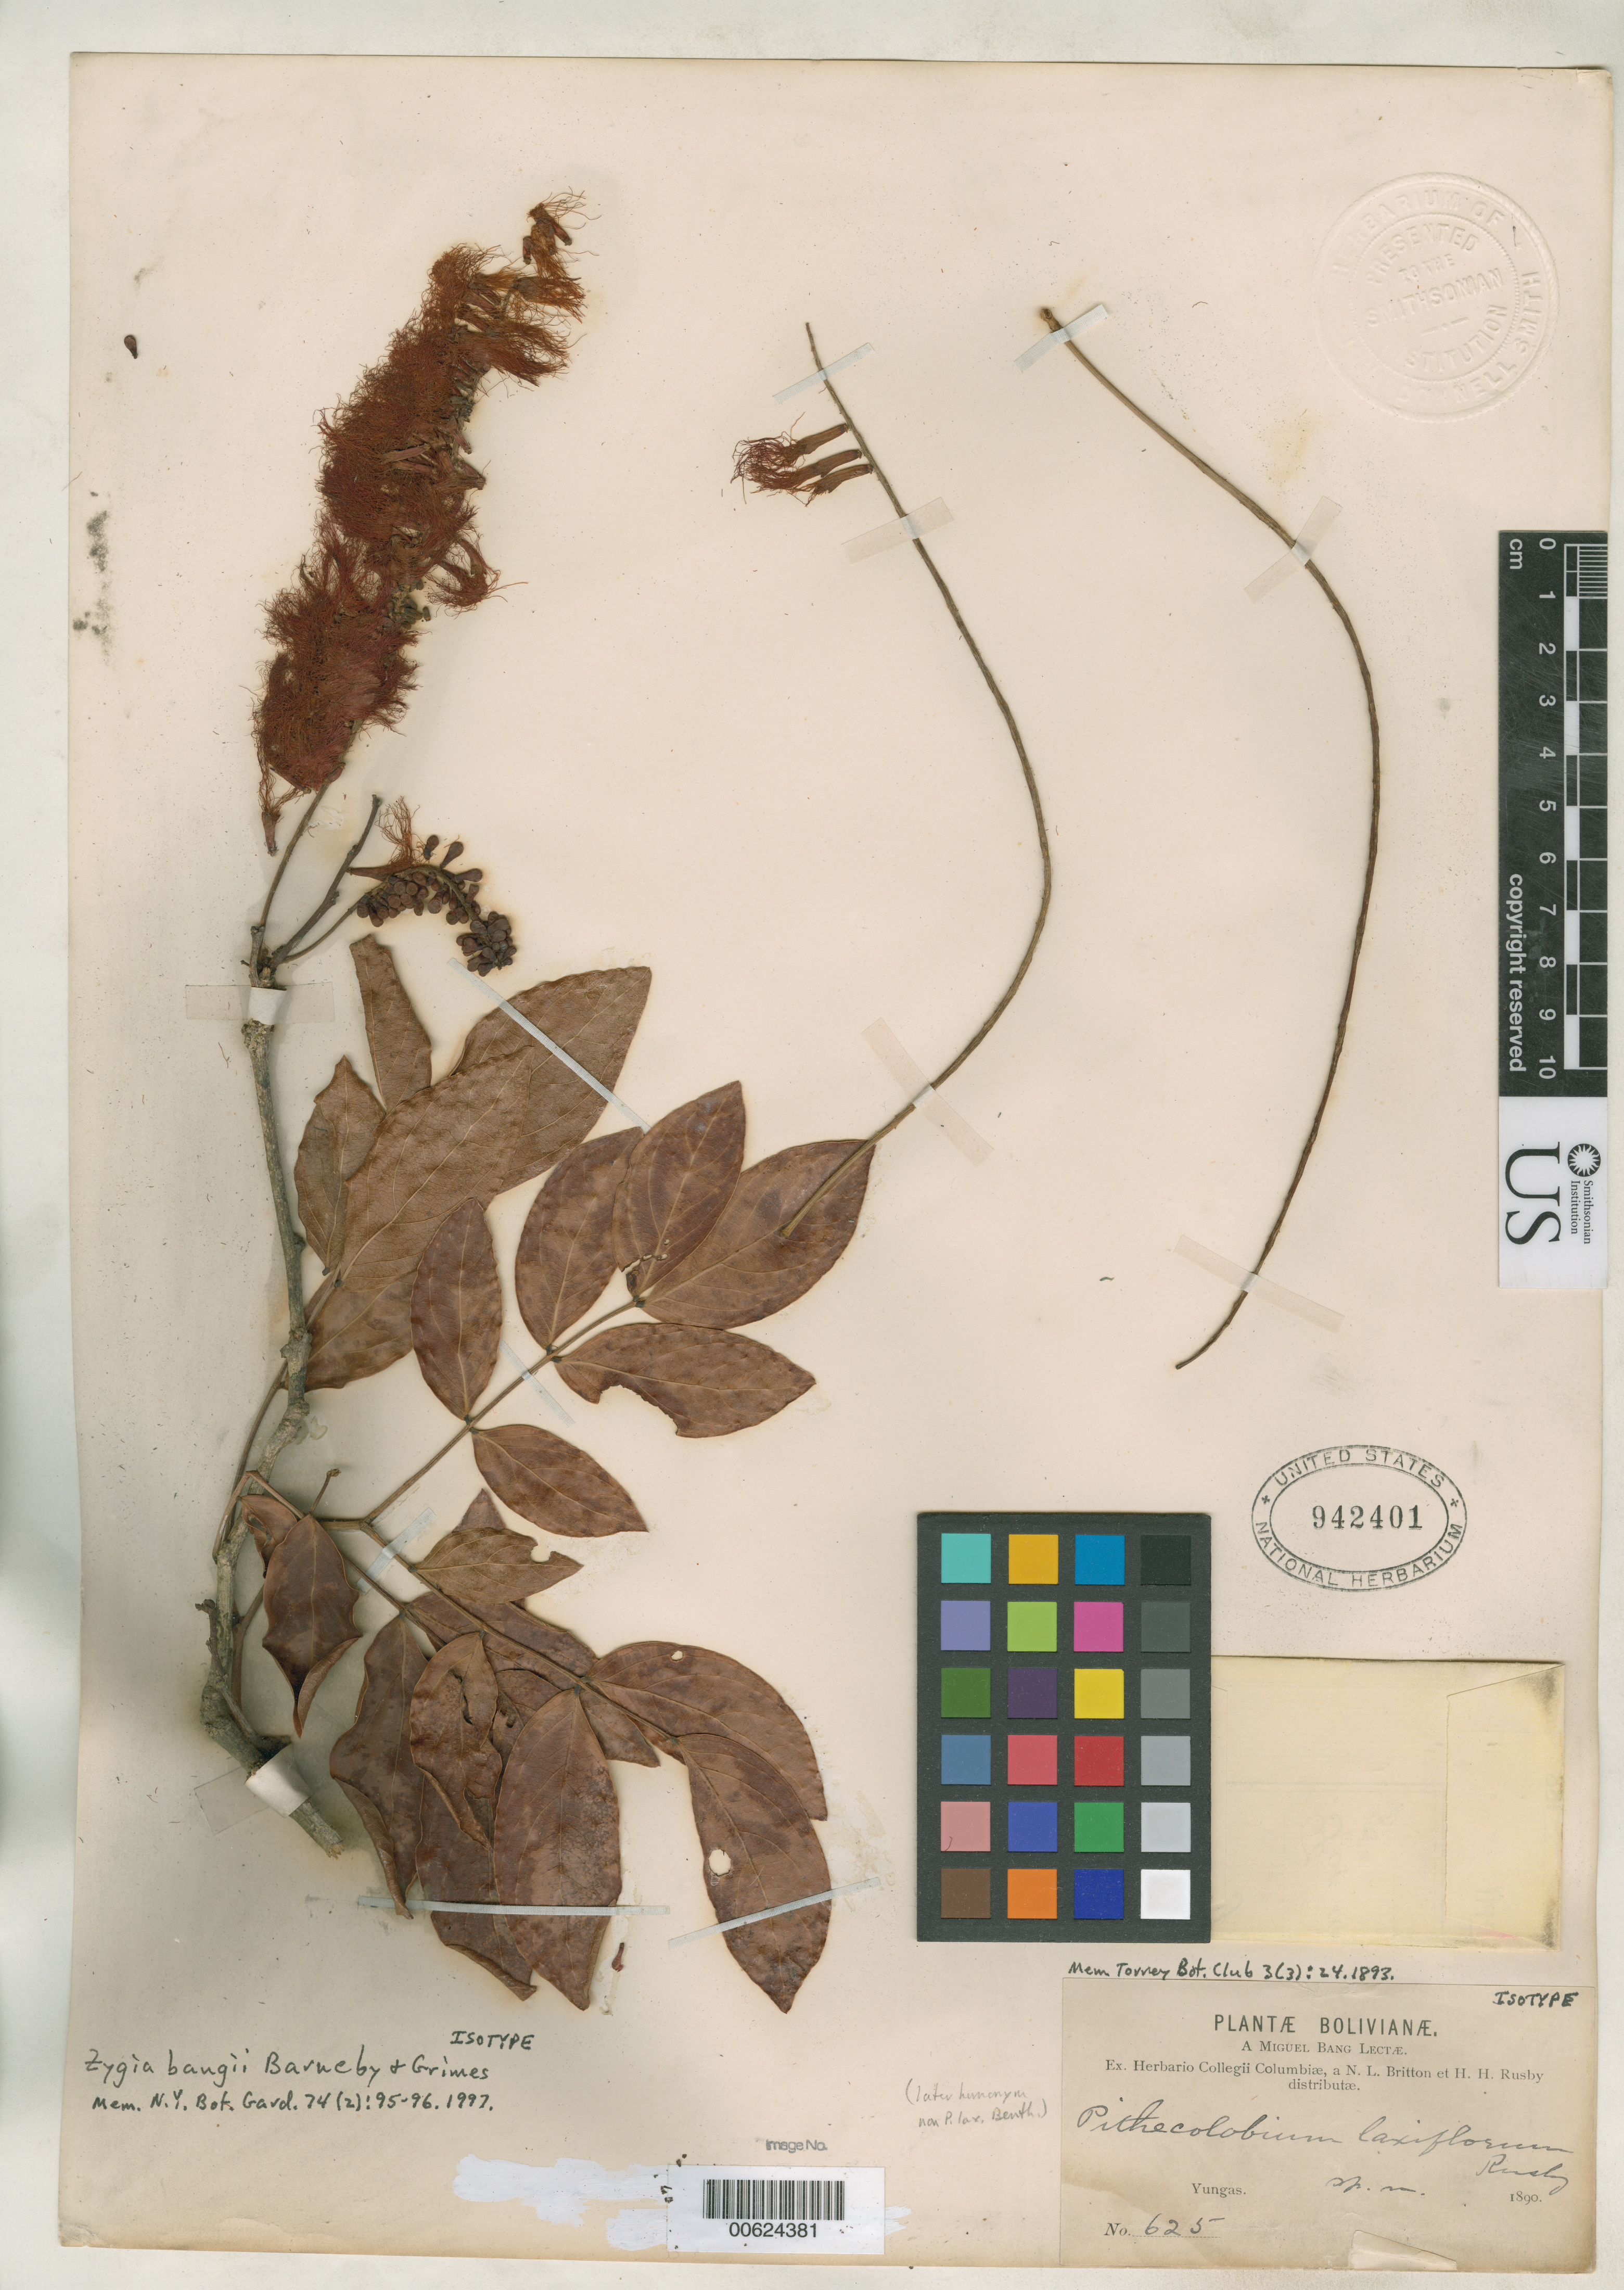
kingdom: Plantae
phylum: Tracheophyta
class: Magnoliopsida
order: Fabales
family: Fabaceae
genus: Pithecellobium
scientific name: Pithecellobium laxiflorum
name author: Rusby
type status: Isotype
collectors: M. Bang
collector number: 625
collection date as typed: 1890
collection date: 1890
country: Bolivia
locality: Yungas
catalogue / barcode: US 942401